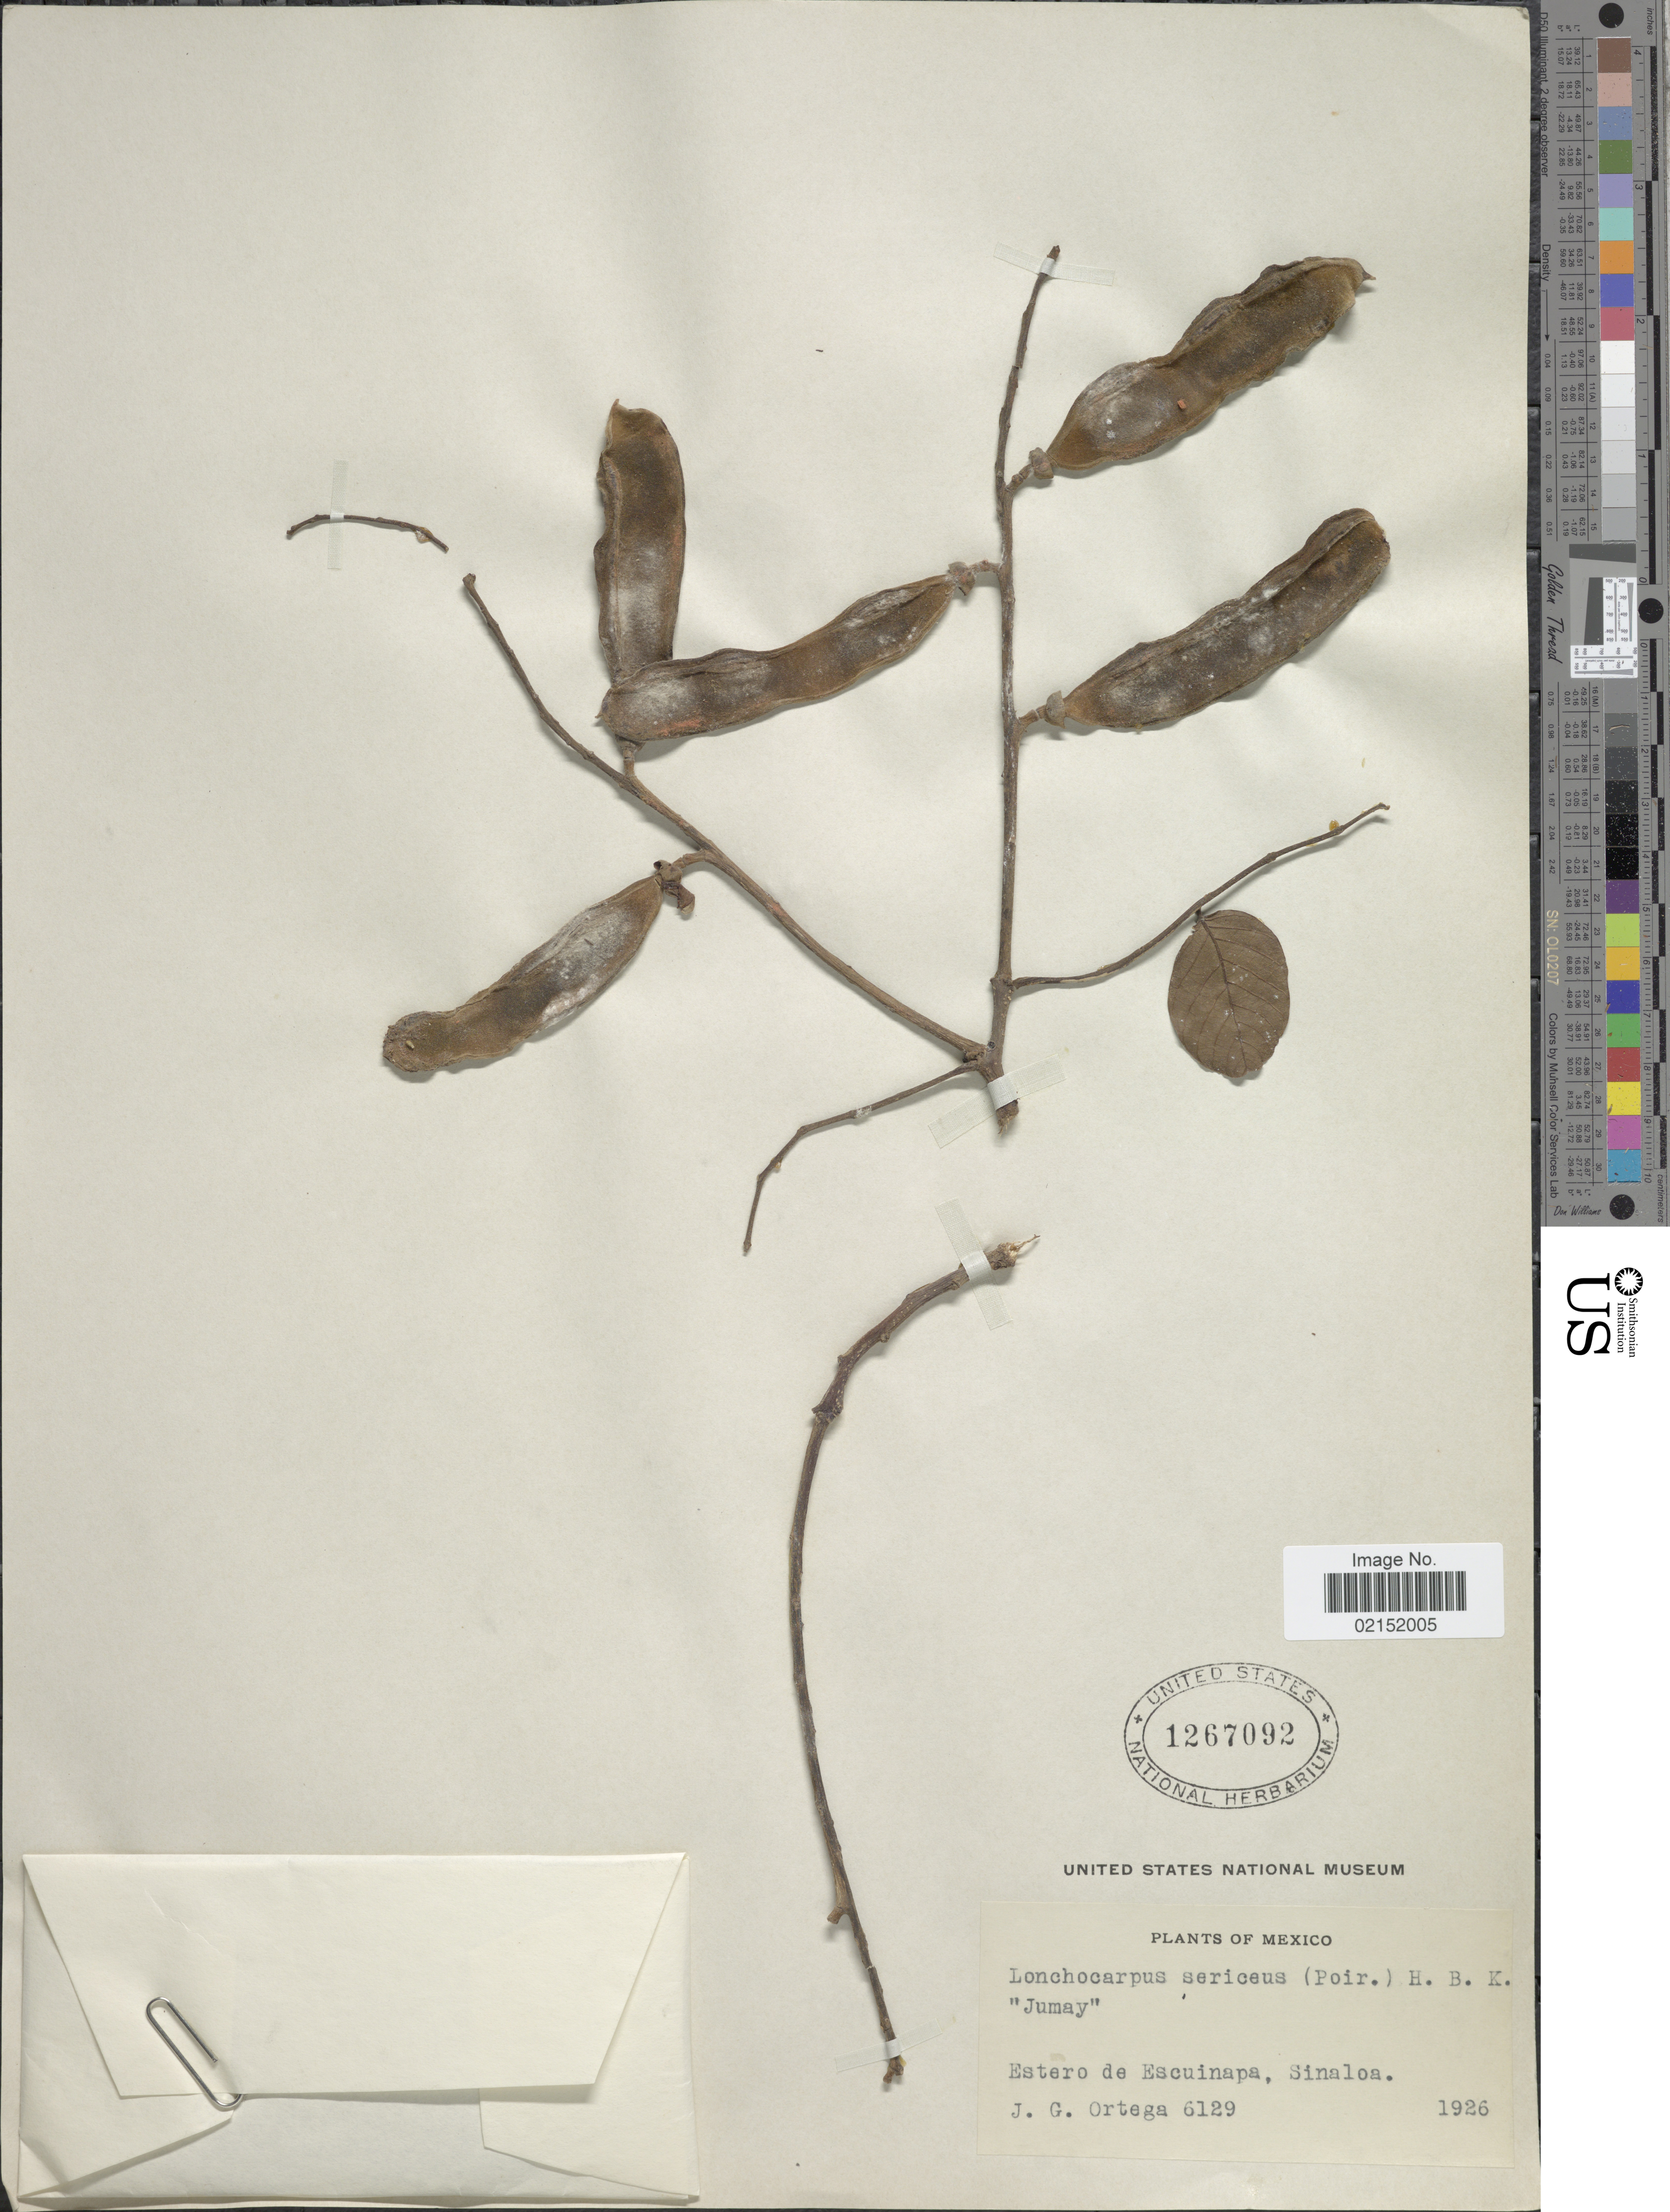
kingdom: Plantae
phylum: Tracheophyta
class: Magnoliopsida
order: Fabales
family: Fabaceae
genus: Lonchocarpus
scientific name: Lonchocarpus sericeus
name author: (Poir.) Kunth ex DC.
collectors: J. Ortega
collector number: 6129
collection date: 1926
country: Mexico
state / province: Sinaloa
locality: Estero de Escuinapa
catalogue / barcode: US 1267092